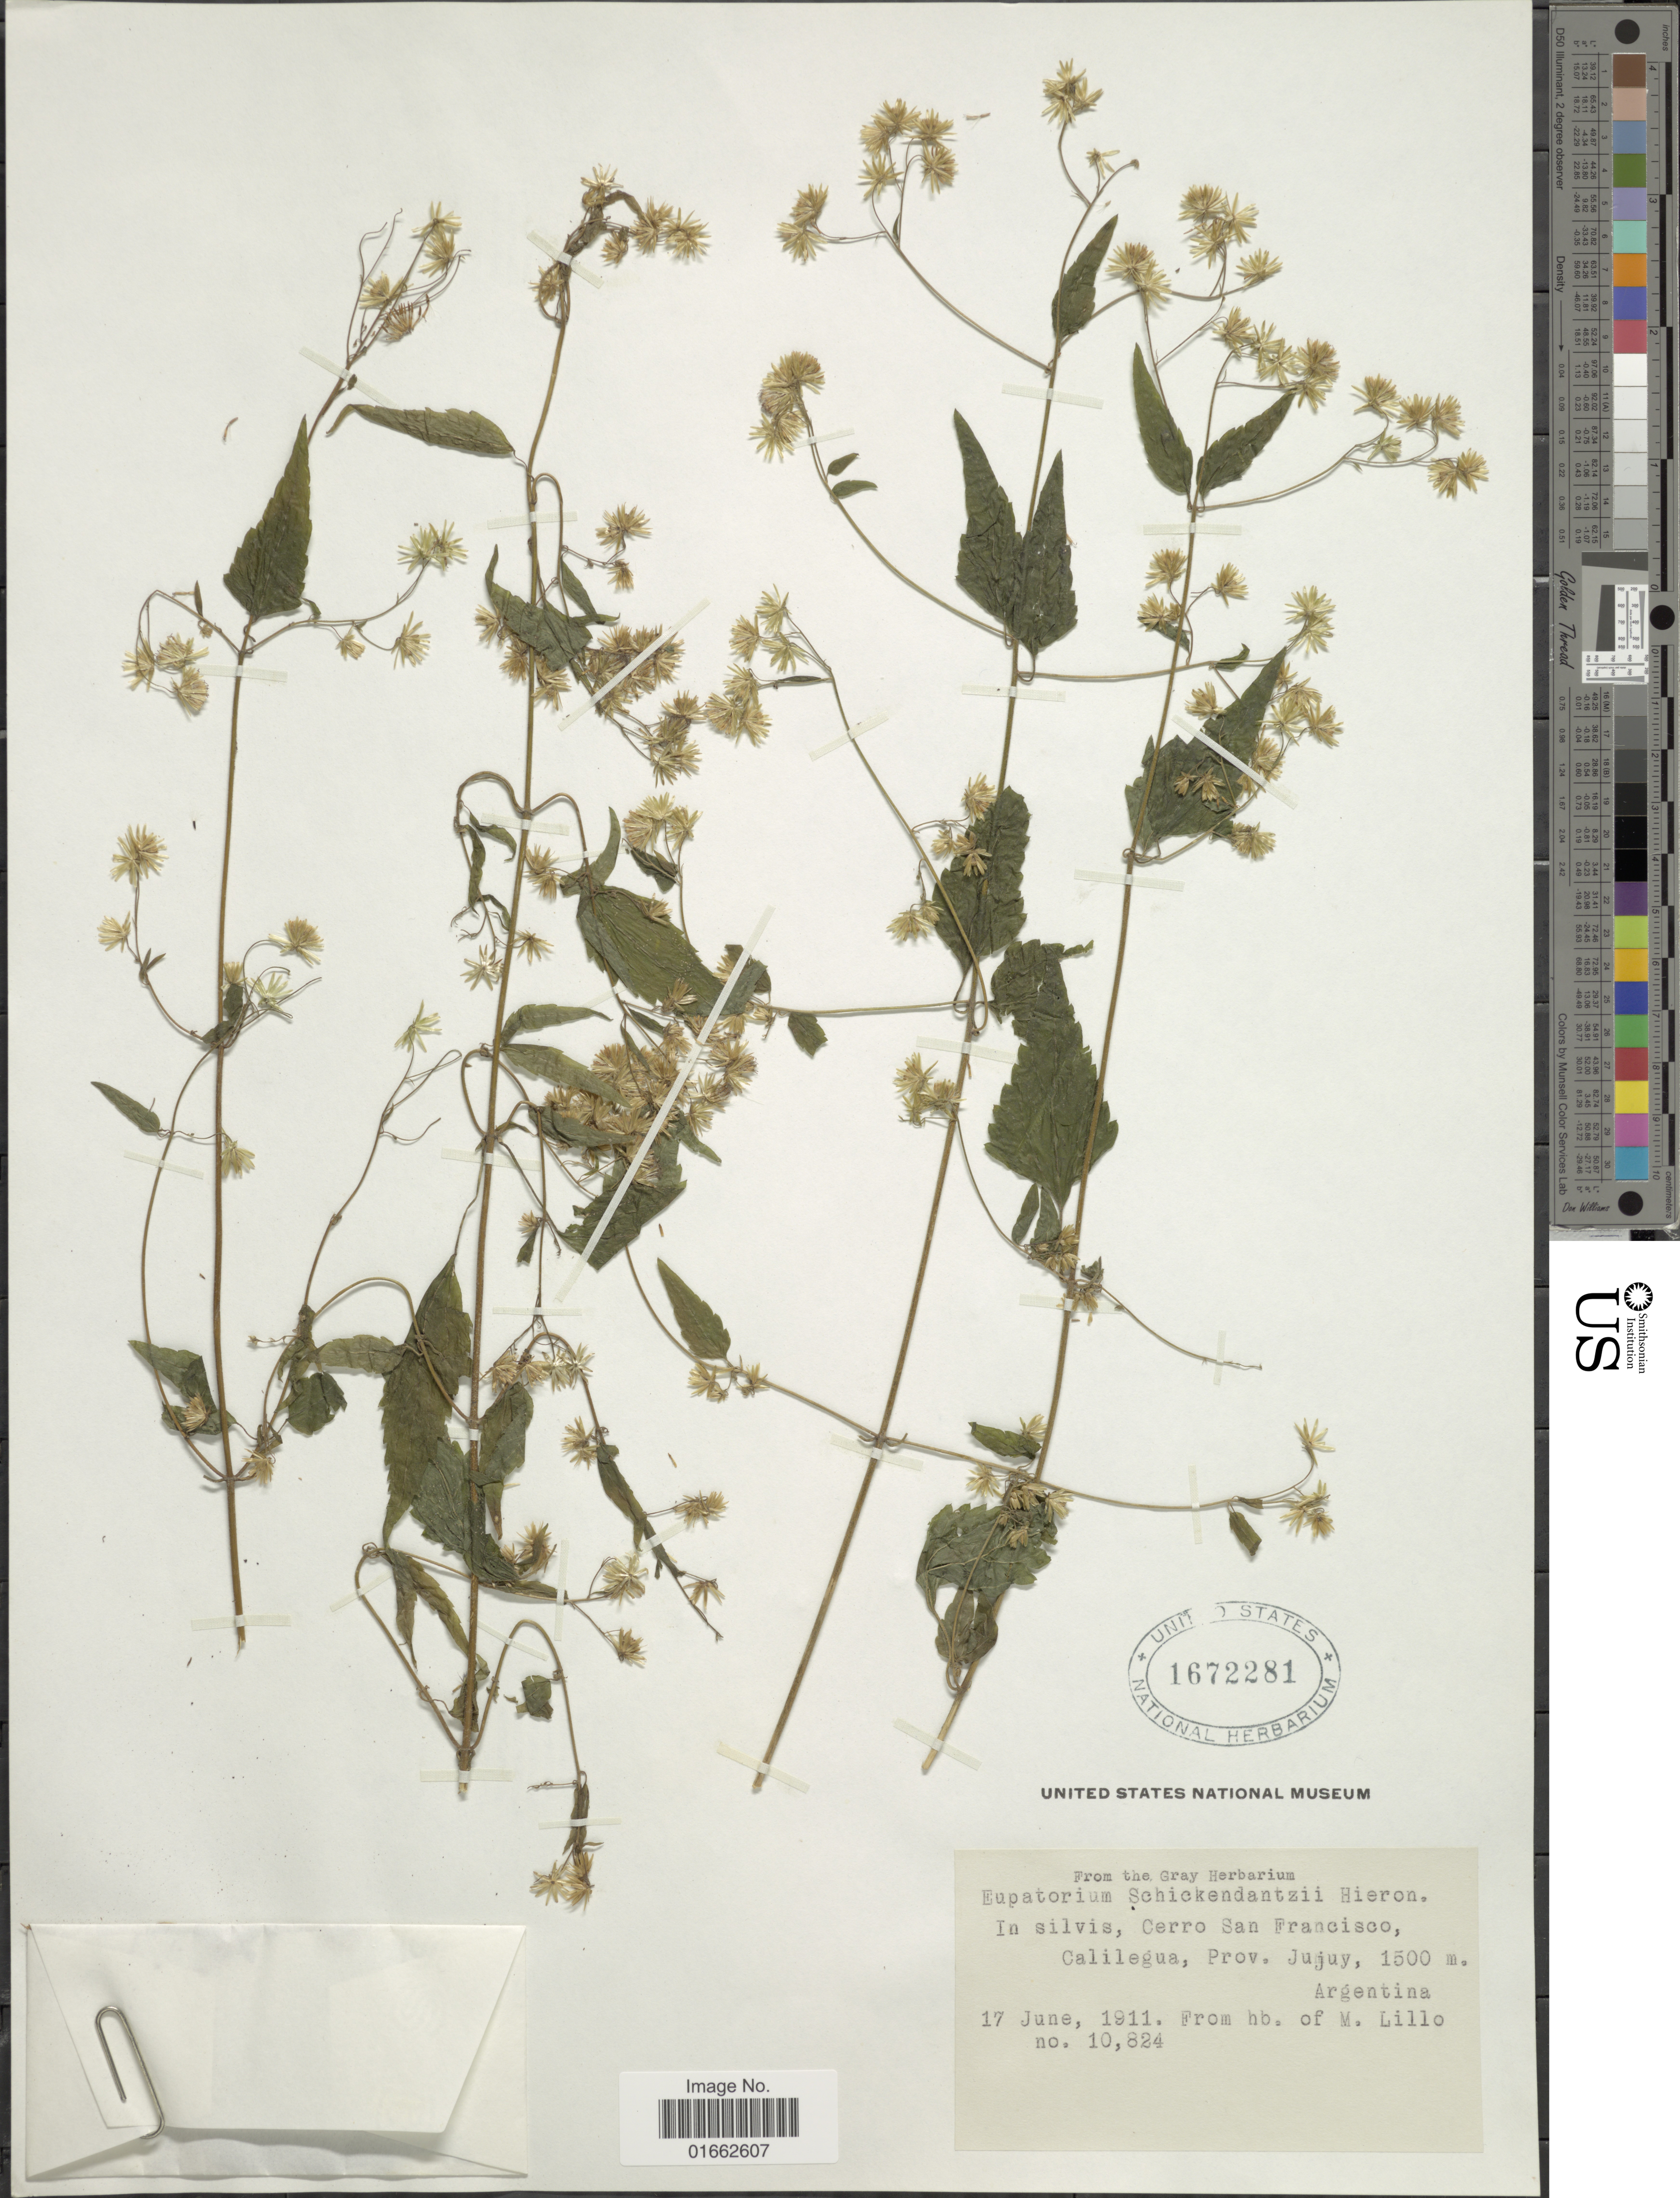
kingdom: Plantae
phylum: Tracheophyta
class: Magnoliopsida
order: Asterales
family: Asteraceae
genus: Fleischmannia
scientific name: Fleischmannia prasiifolia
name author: (Griseb.) R.M. King & H. Rob.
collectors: ex herb. M. Lillo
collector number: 10824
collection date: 1911-06-17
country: Argentina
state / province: Jujuy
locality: In silvis, Cerro San Francisco, Calilegua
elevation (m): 1500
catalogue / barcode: US 1672281